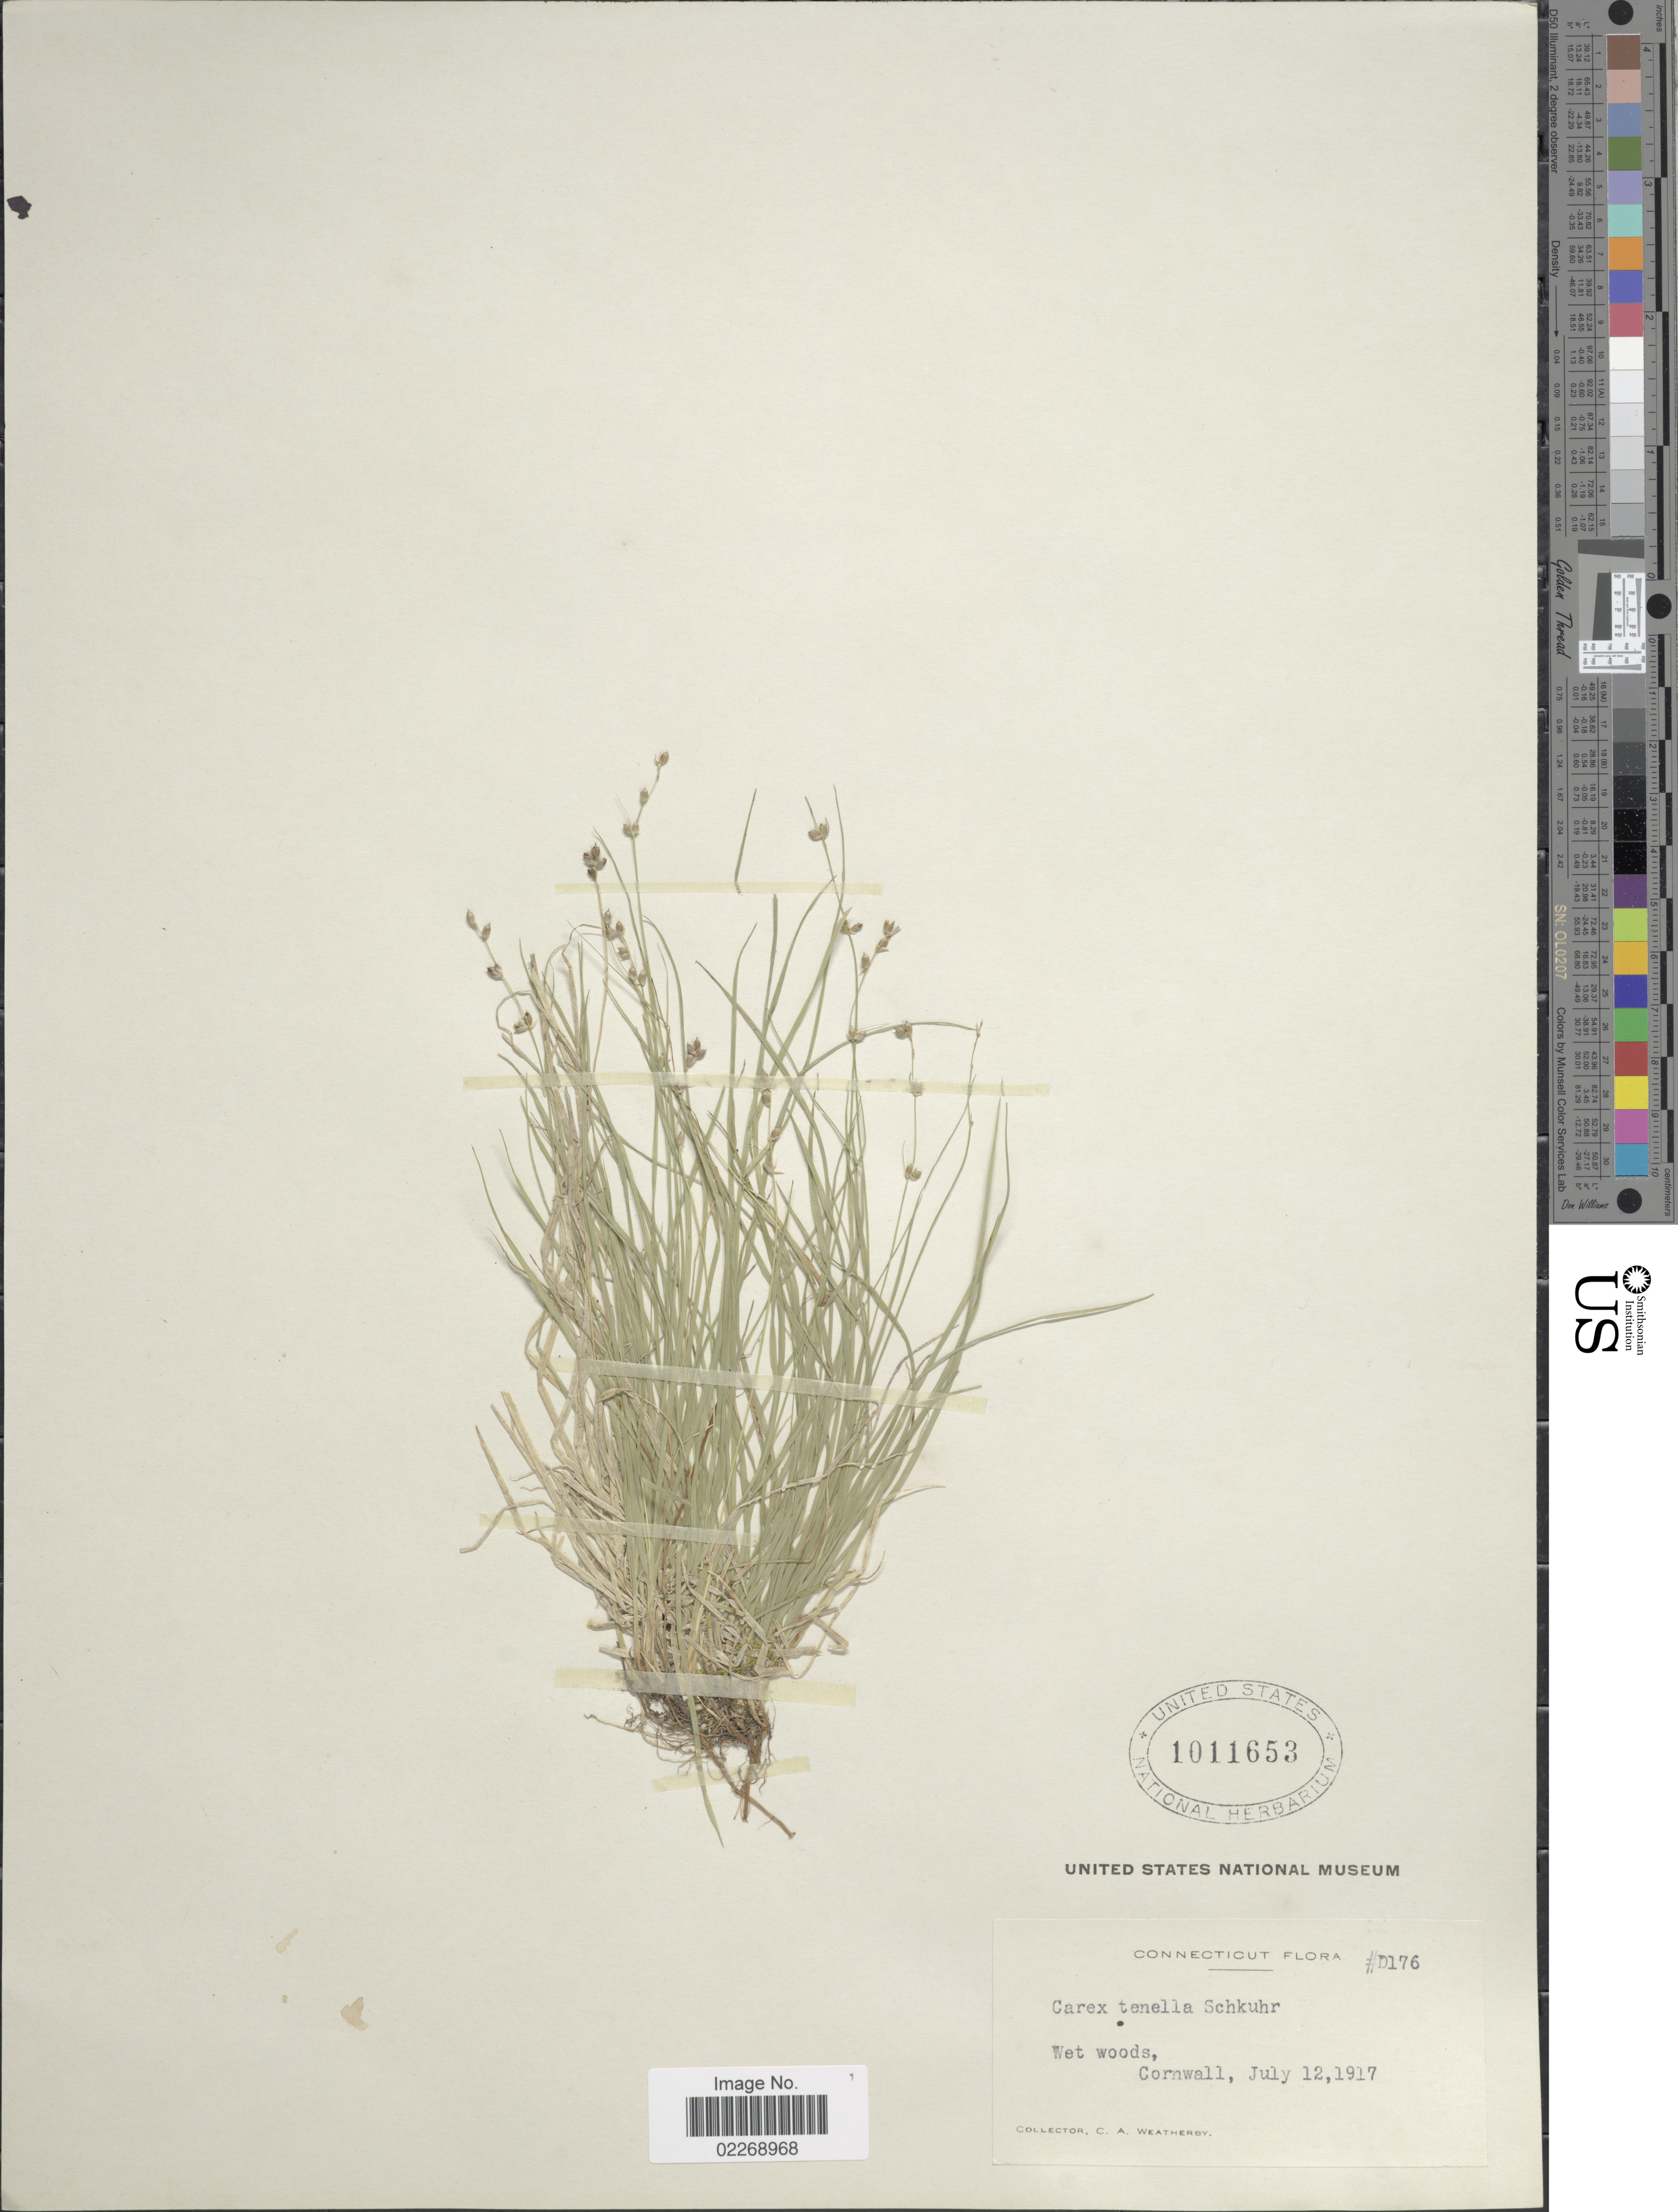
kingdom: Plantae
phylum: Tracheophyta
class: Liliopsida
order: Poales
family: Cyperaceae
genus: Carex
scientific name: Carex disperma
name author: Dewey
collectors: C. A. Weatherby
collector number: D176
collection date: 1917-07-12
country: United States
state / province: Connecticut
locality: Wet woods, Cornwall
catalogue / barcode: US 1011653